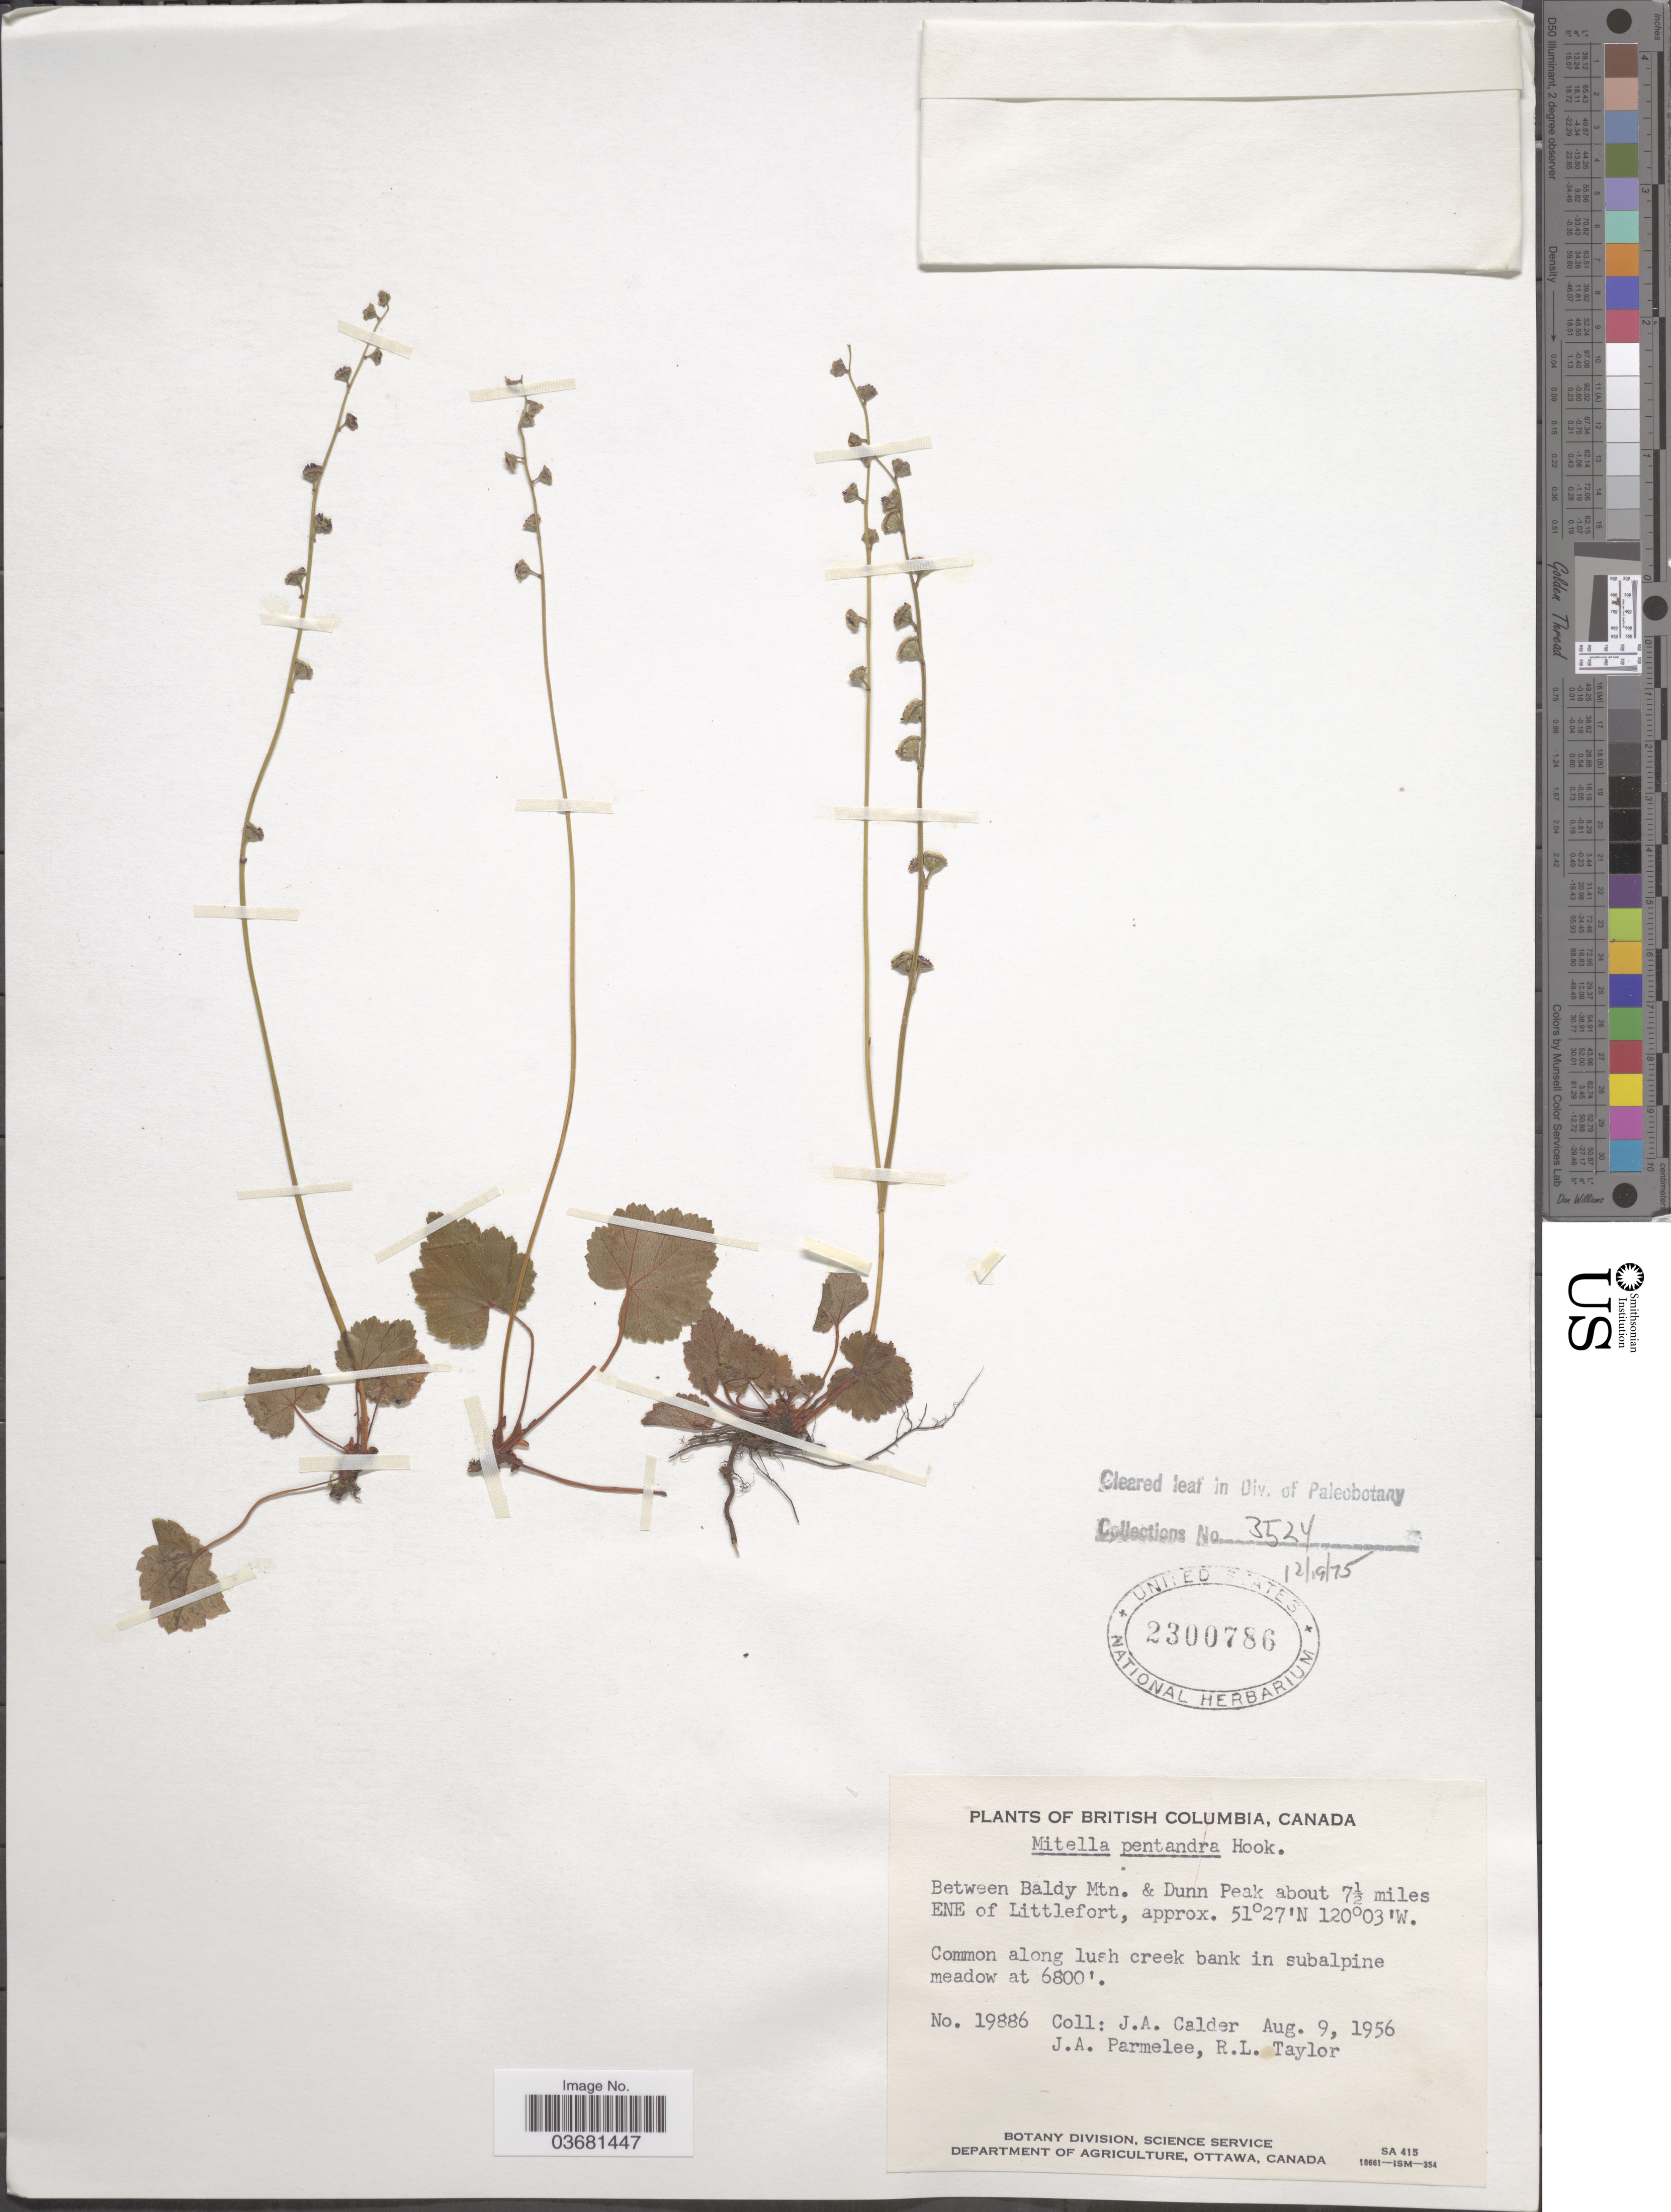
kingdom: Plantae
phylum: Tracheophyta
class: Magnoliopsida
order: Saxifragales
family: Saxifragaceae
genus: Mitella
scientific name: Mitella pentandra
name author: Hook.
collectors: J. A. Calder, J. A. Parmelee & R. Taylor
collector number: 19886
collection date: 1956-08-09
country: Canada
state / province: British Columbia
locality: Between Baldy Mtn. & Dunn Peak about 7½ miles ENE of Littlefort.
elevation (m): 2073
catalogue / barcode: US 2300786